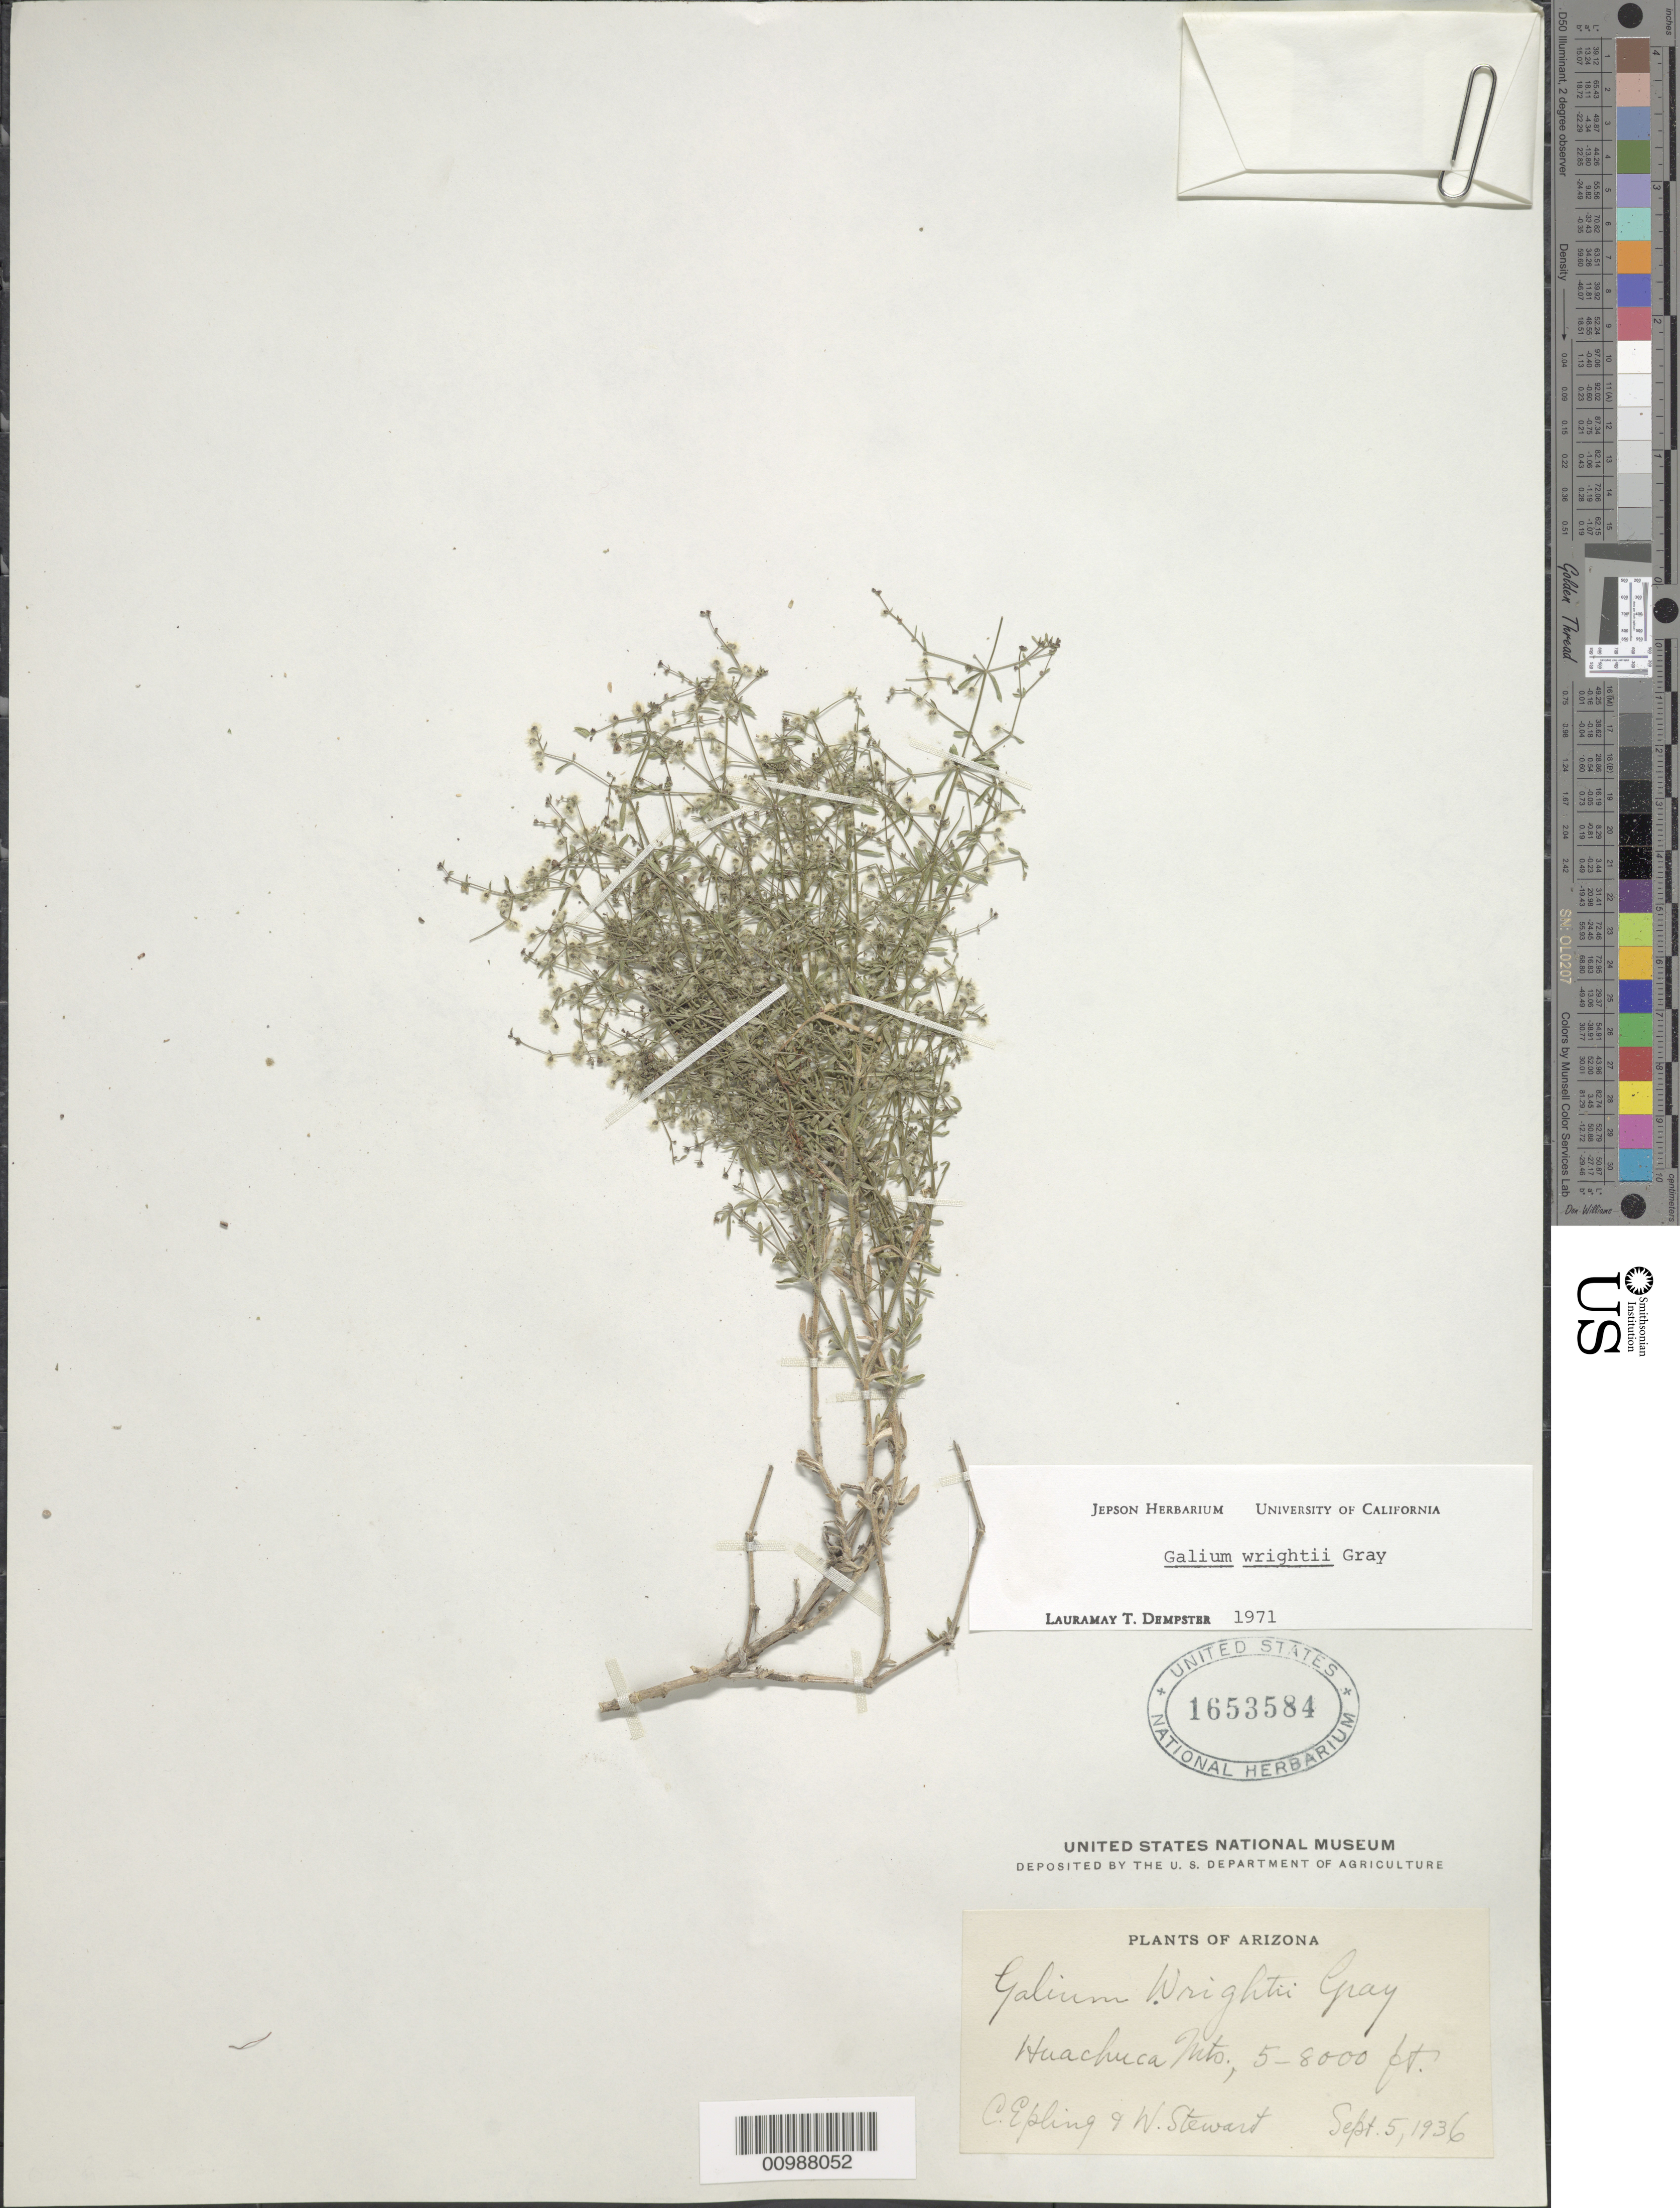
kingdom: Plantae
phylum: Tracheophyta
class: Magnoliopsida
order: Gentianales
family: Rubiaceae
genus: Galium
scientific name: Galium wrightii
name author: A. Gray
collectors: C. C. Epling & R. M. Stewart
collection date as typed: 05 Sep 1936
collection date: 1936-09-05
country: United States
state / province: Arizona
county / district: Cochise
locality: Huachuca Mountains.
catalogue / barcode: US 1653584